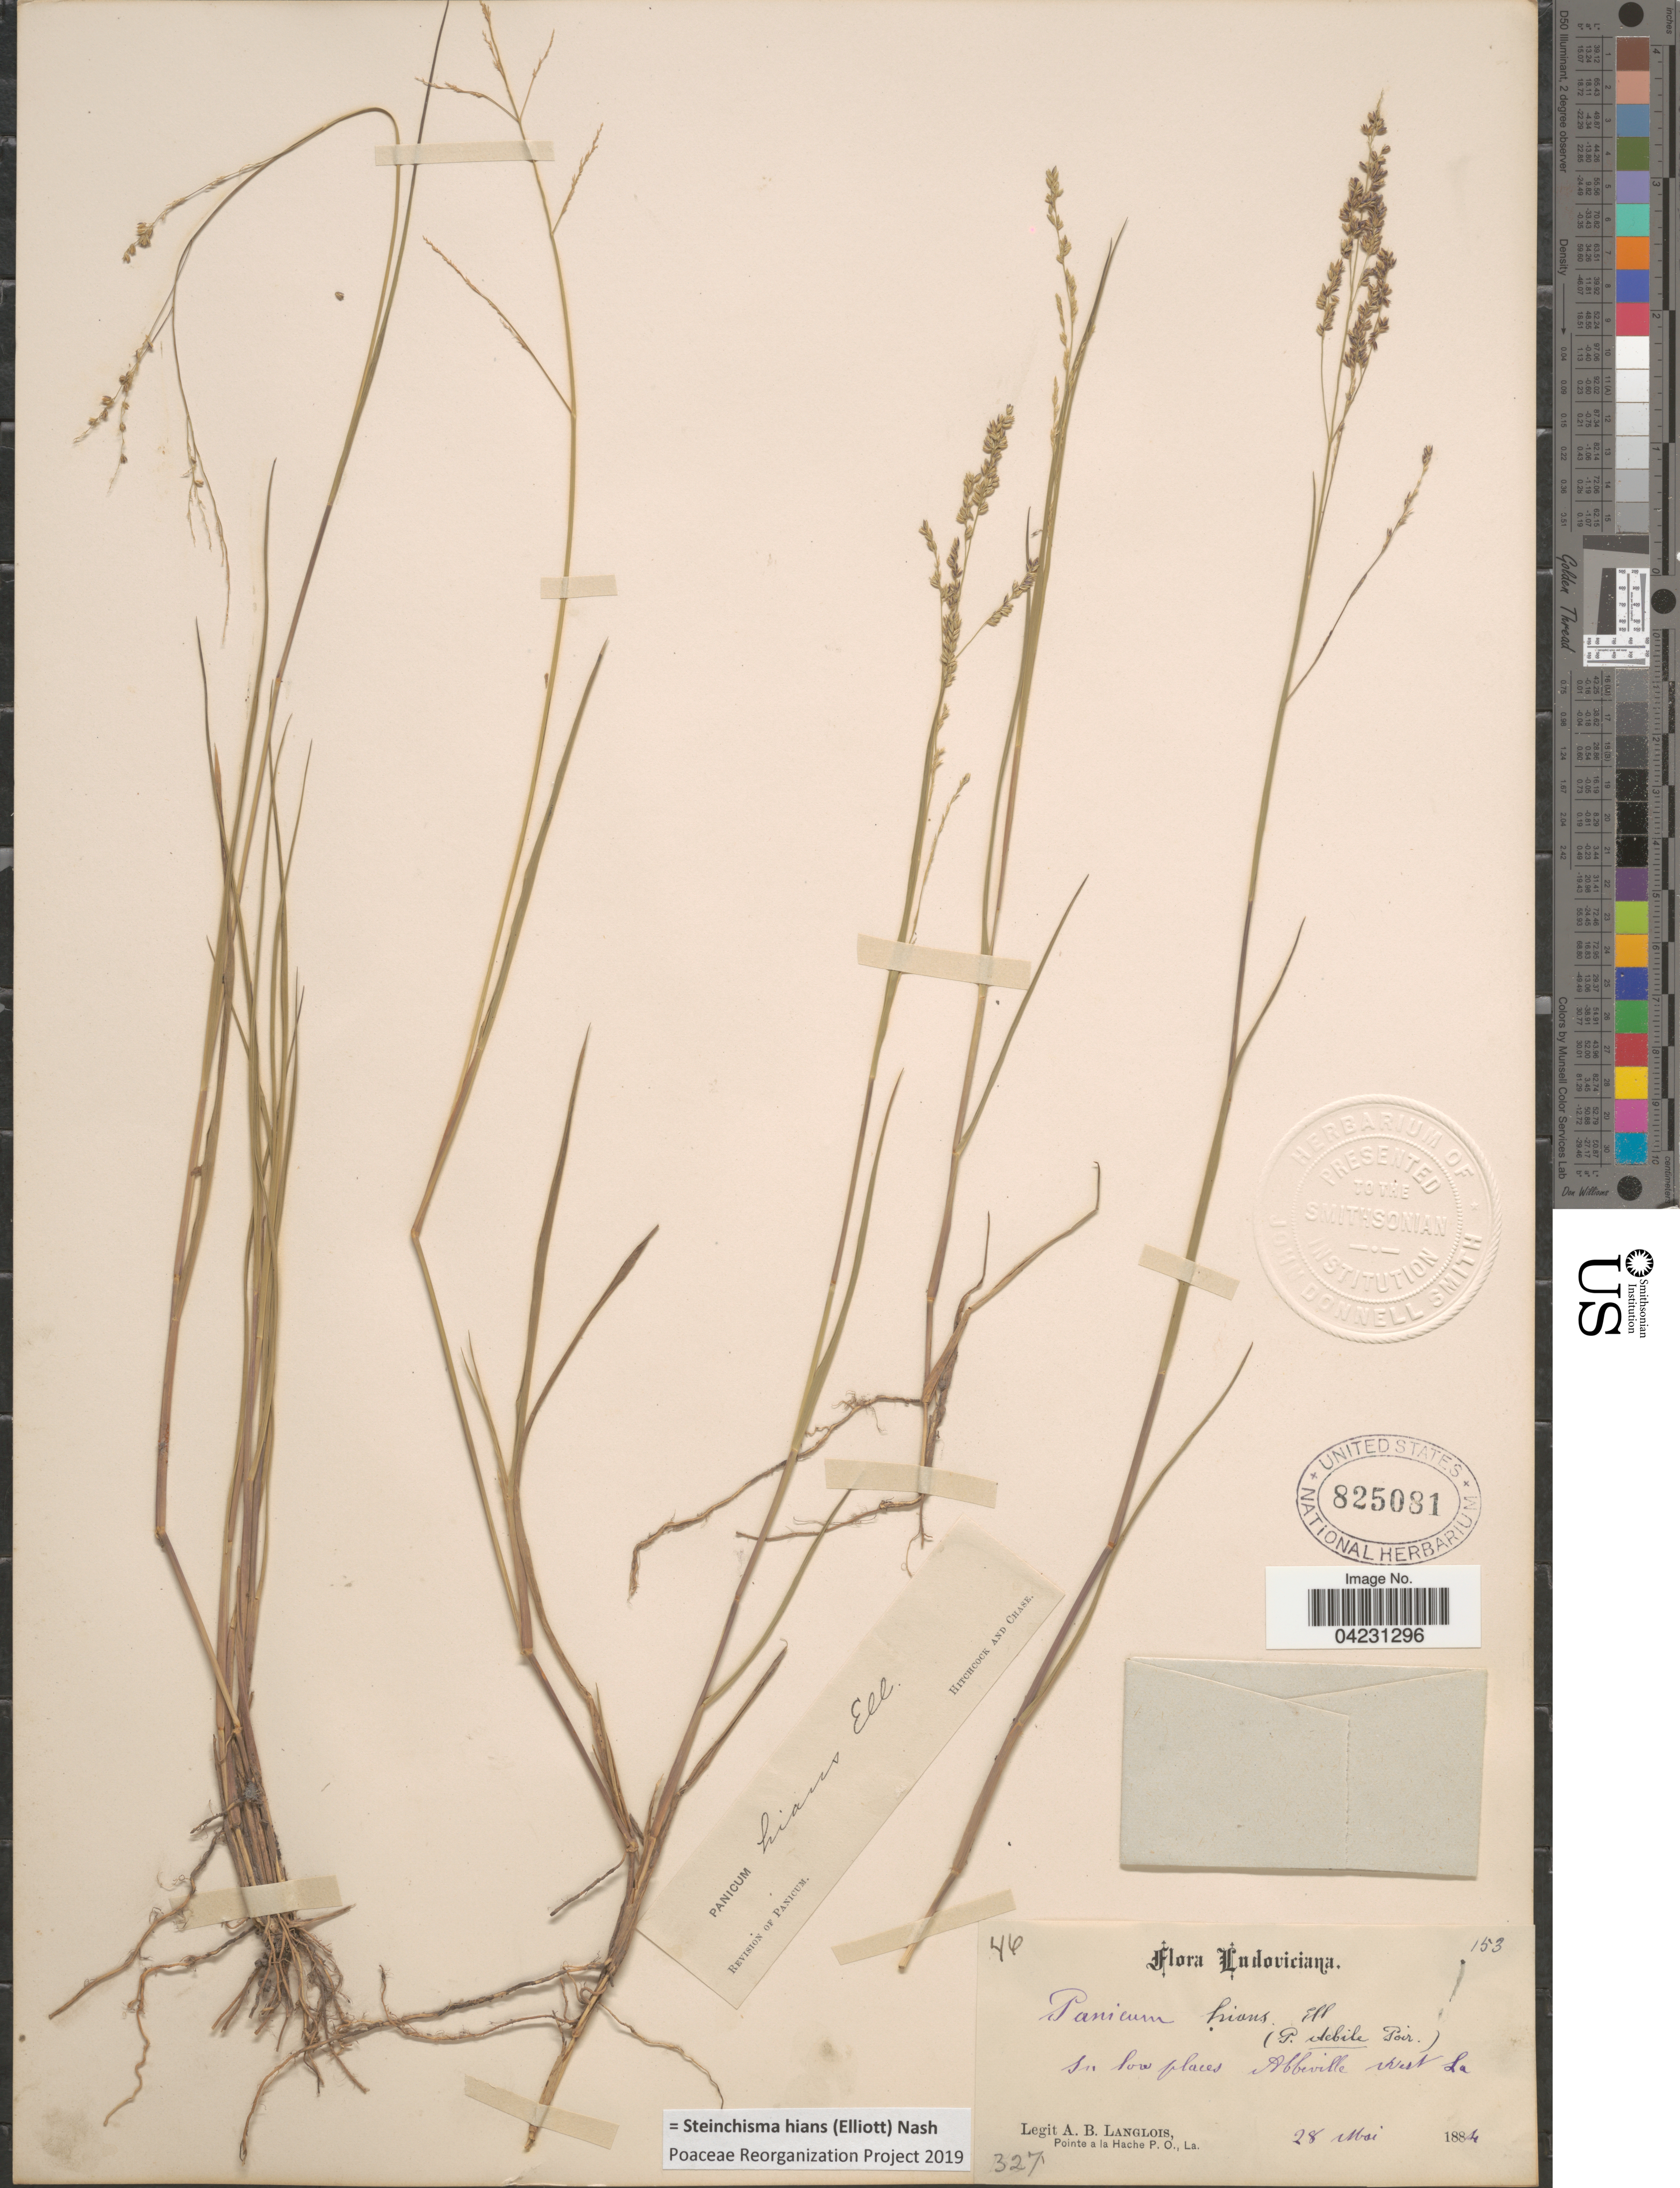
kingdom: Plantae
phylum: Tracheophyta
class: Liliopsida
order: Poales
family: Poaceae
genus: Steinchisma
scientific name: Steinchisma hians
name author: (Elliott) Nash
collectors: A. Langlois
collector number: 46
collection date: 1884-05-28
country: United States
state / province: Louisiana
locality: Ludoviciana. In low places Abbeville West La.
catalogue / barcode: US 825081